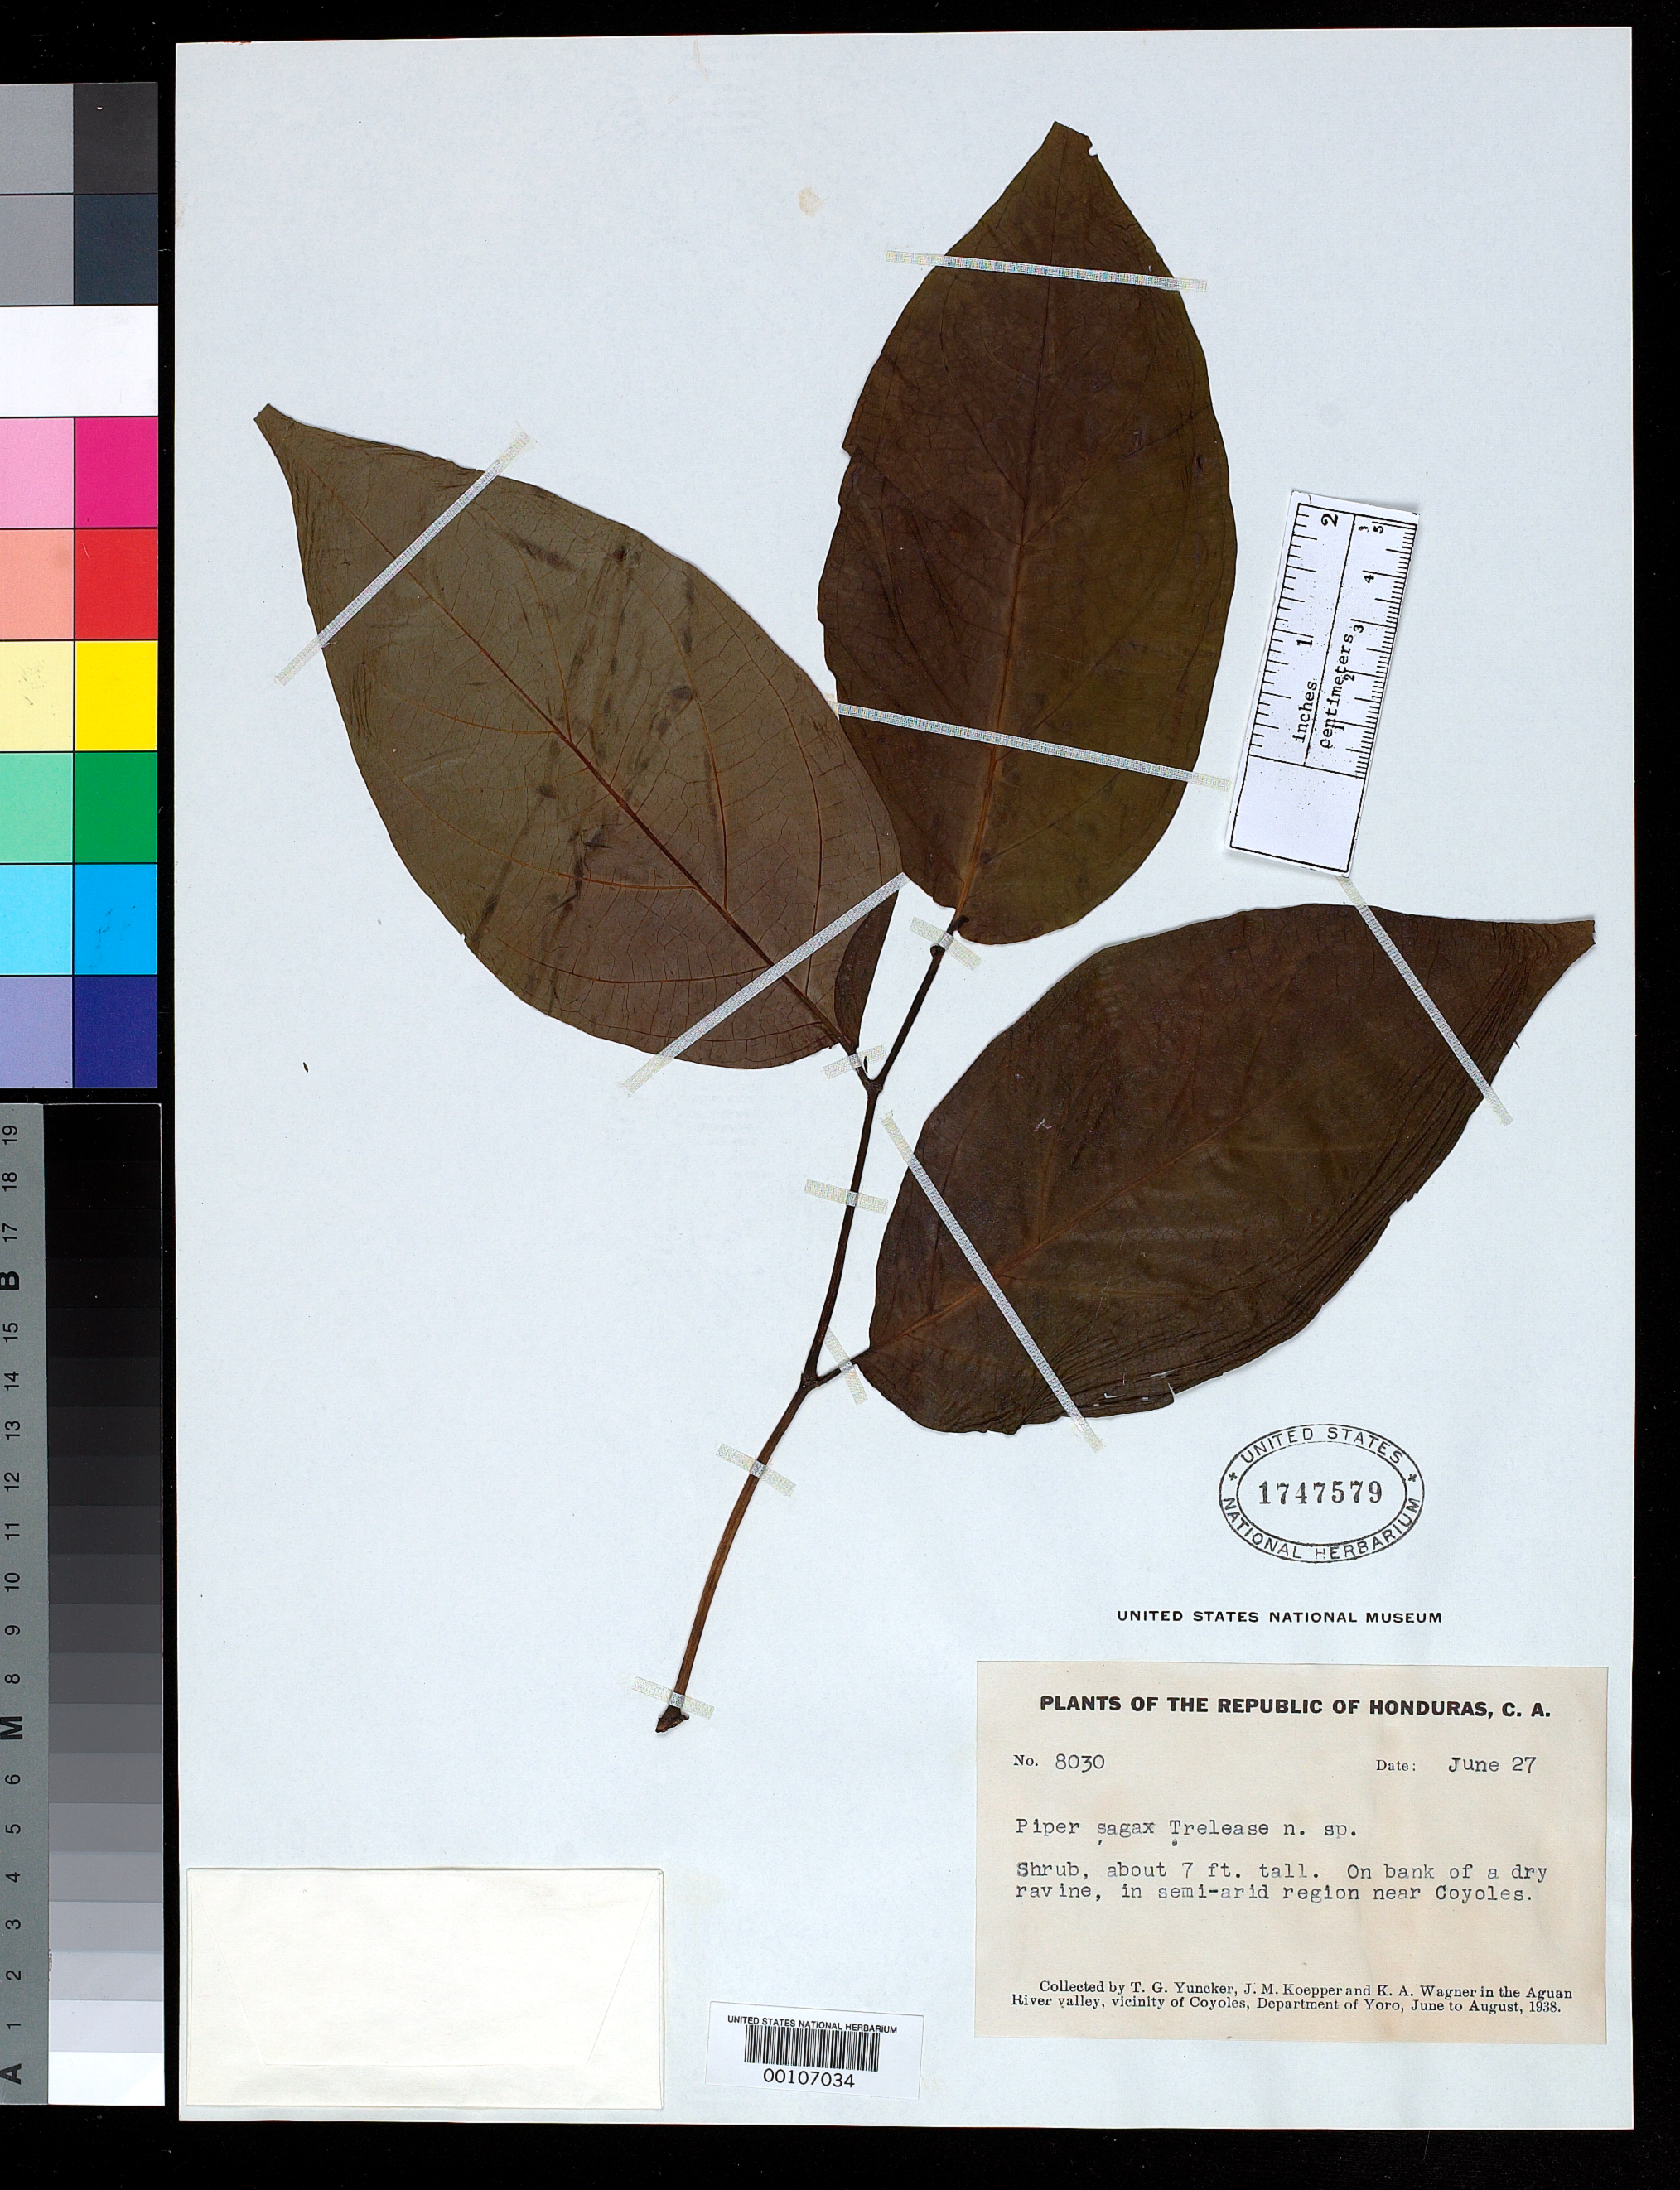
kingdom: Plantae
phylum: Tracheophyta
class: Magnoliopsida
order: Piperales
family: Piperaceae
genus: Piper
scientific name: Piper sagax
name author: Trel. in Yunck.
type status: Isotype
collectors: T. G. Yuncker, J. M. Koepper & K. A. Wagner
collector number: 8030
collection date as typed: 27 Jun 1938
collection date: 1938-06-27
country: Honduras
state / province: Yoro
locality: Aguan River valley, Coyoles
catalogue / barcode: US 1747579